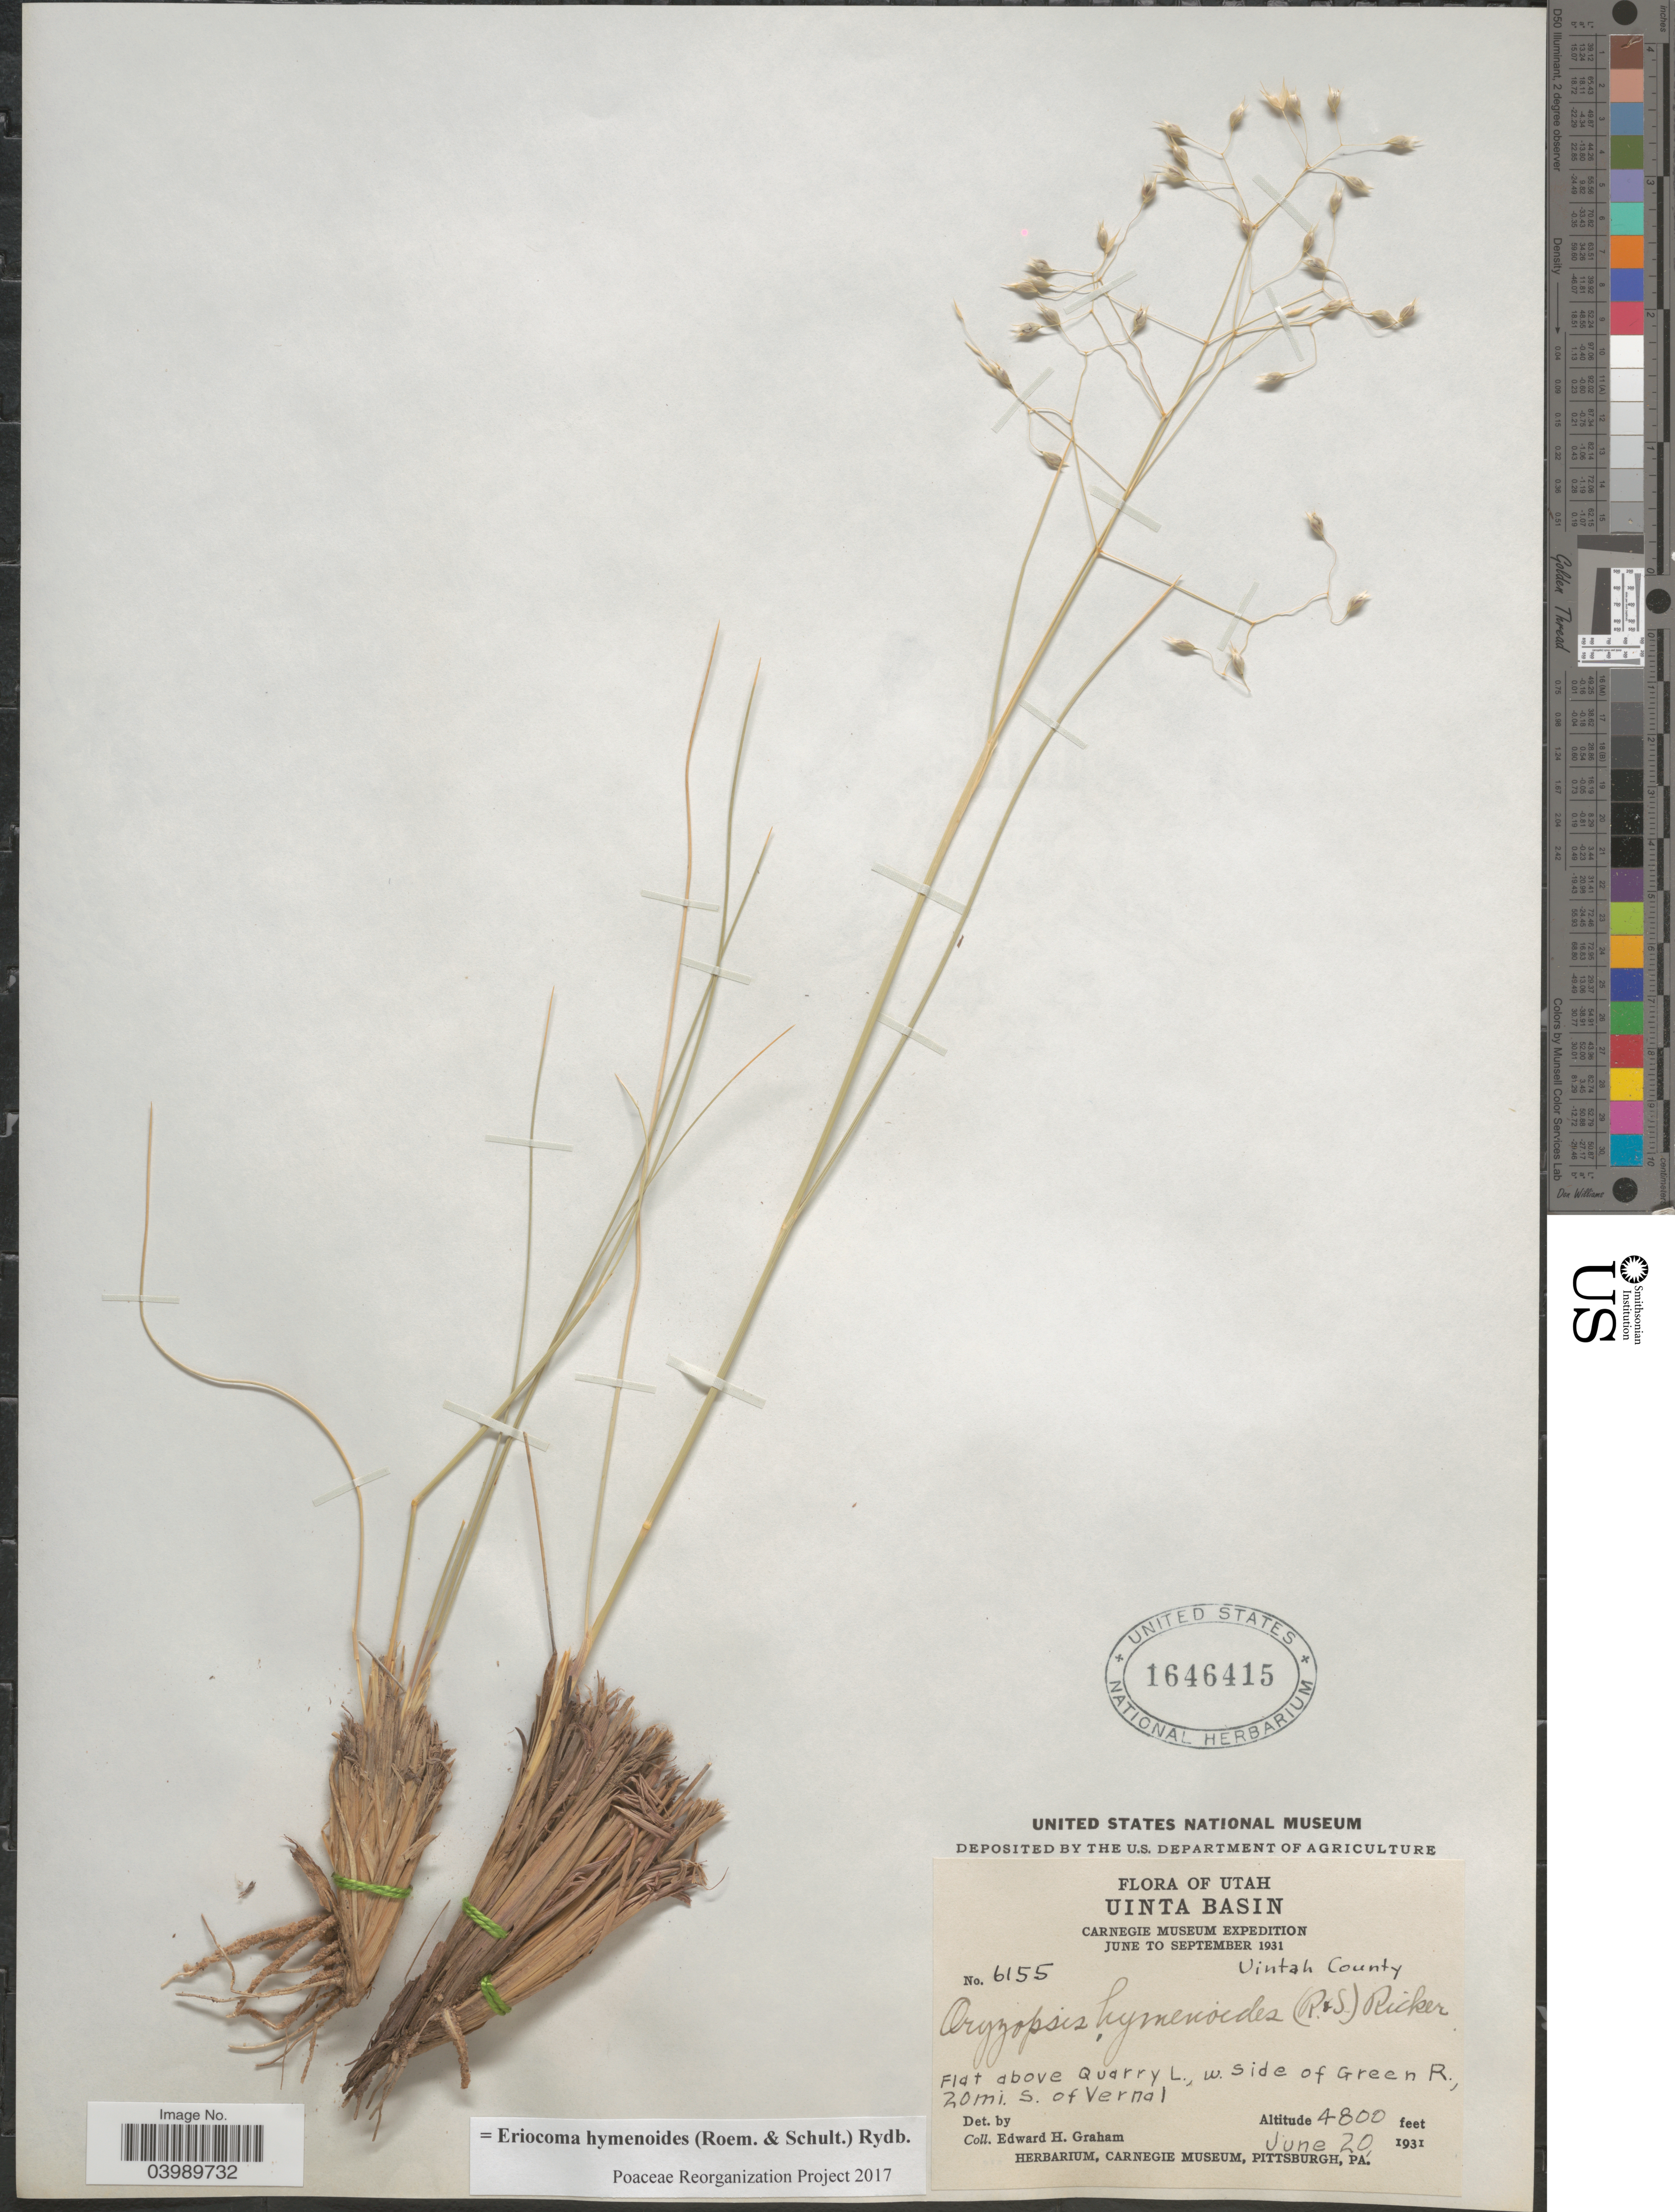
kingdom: Plantae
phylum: Tracheophyta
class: Liliopsida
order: Poales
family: Poaceae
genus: Eriocoma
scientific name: Eriocoma hymenoides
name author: (Roem. & Schult.) Rydb.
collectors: E. H. Graham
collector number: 6155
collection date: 1931-06-20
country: United States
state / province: Utah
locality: Uinta Basin. Uintah County. Flat above Quarry L., w. side of Green R., 20 mi. S. of Vernal.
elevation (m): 1463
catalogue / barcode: US 1646415